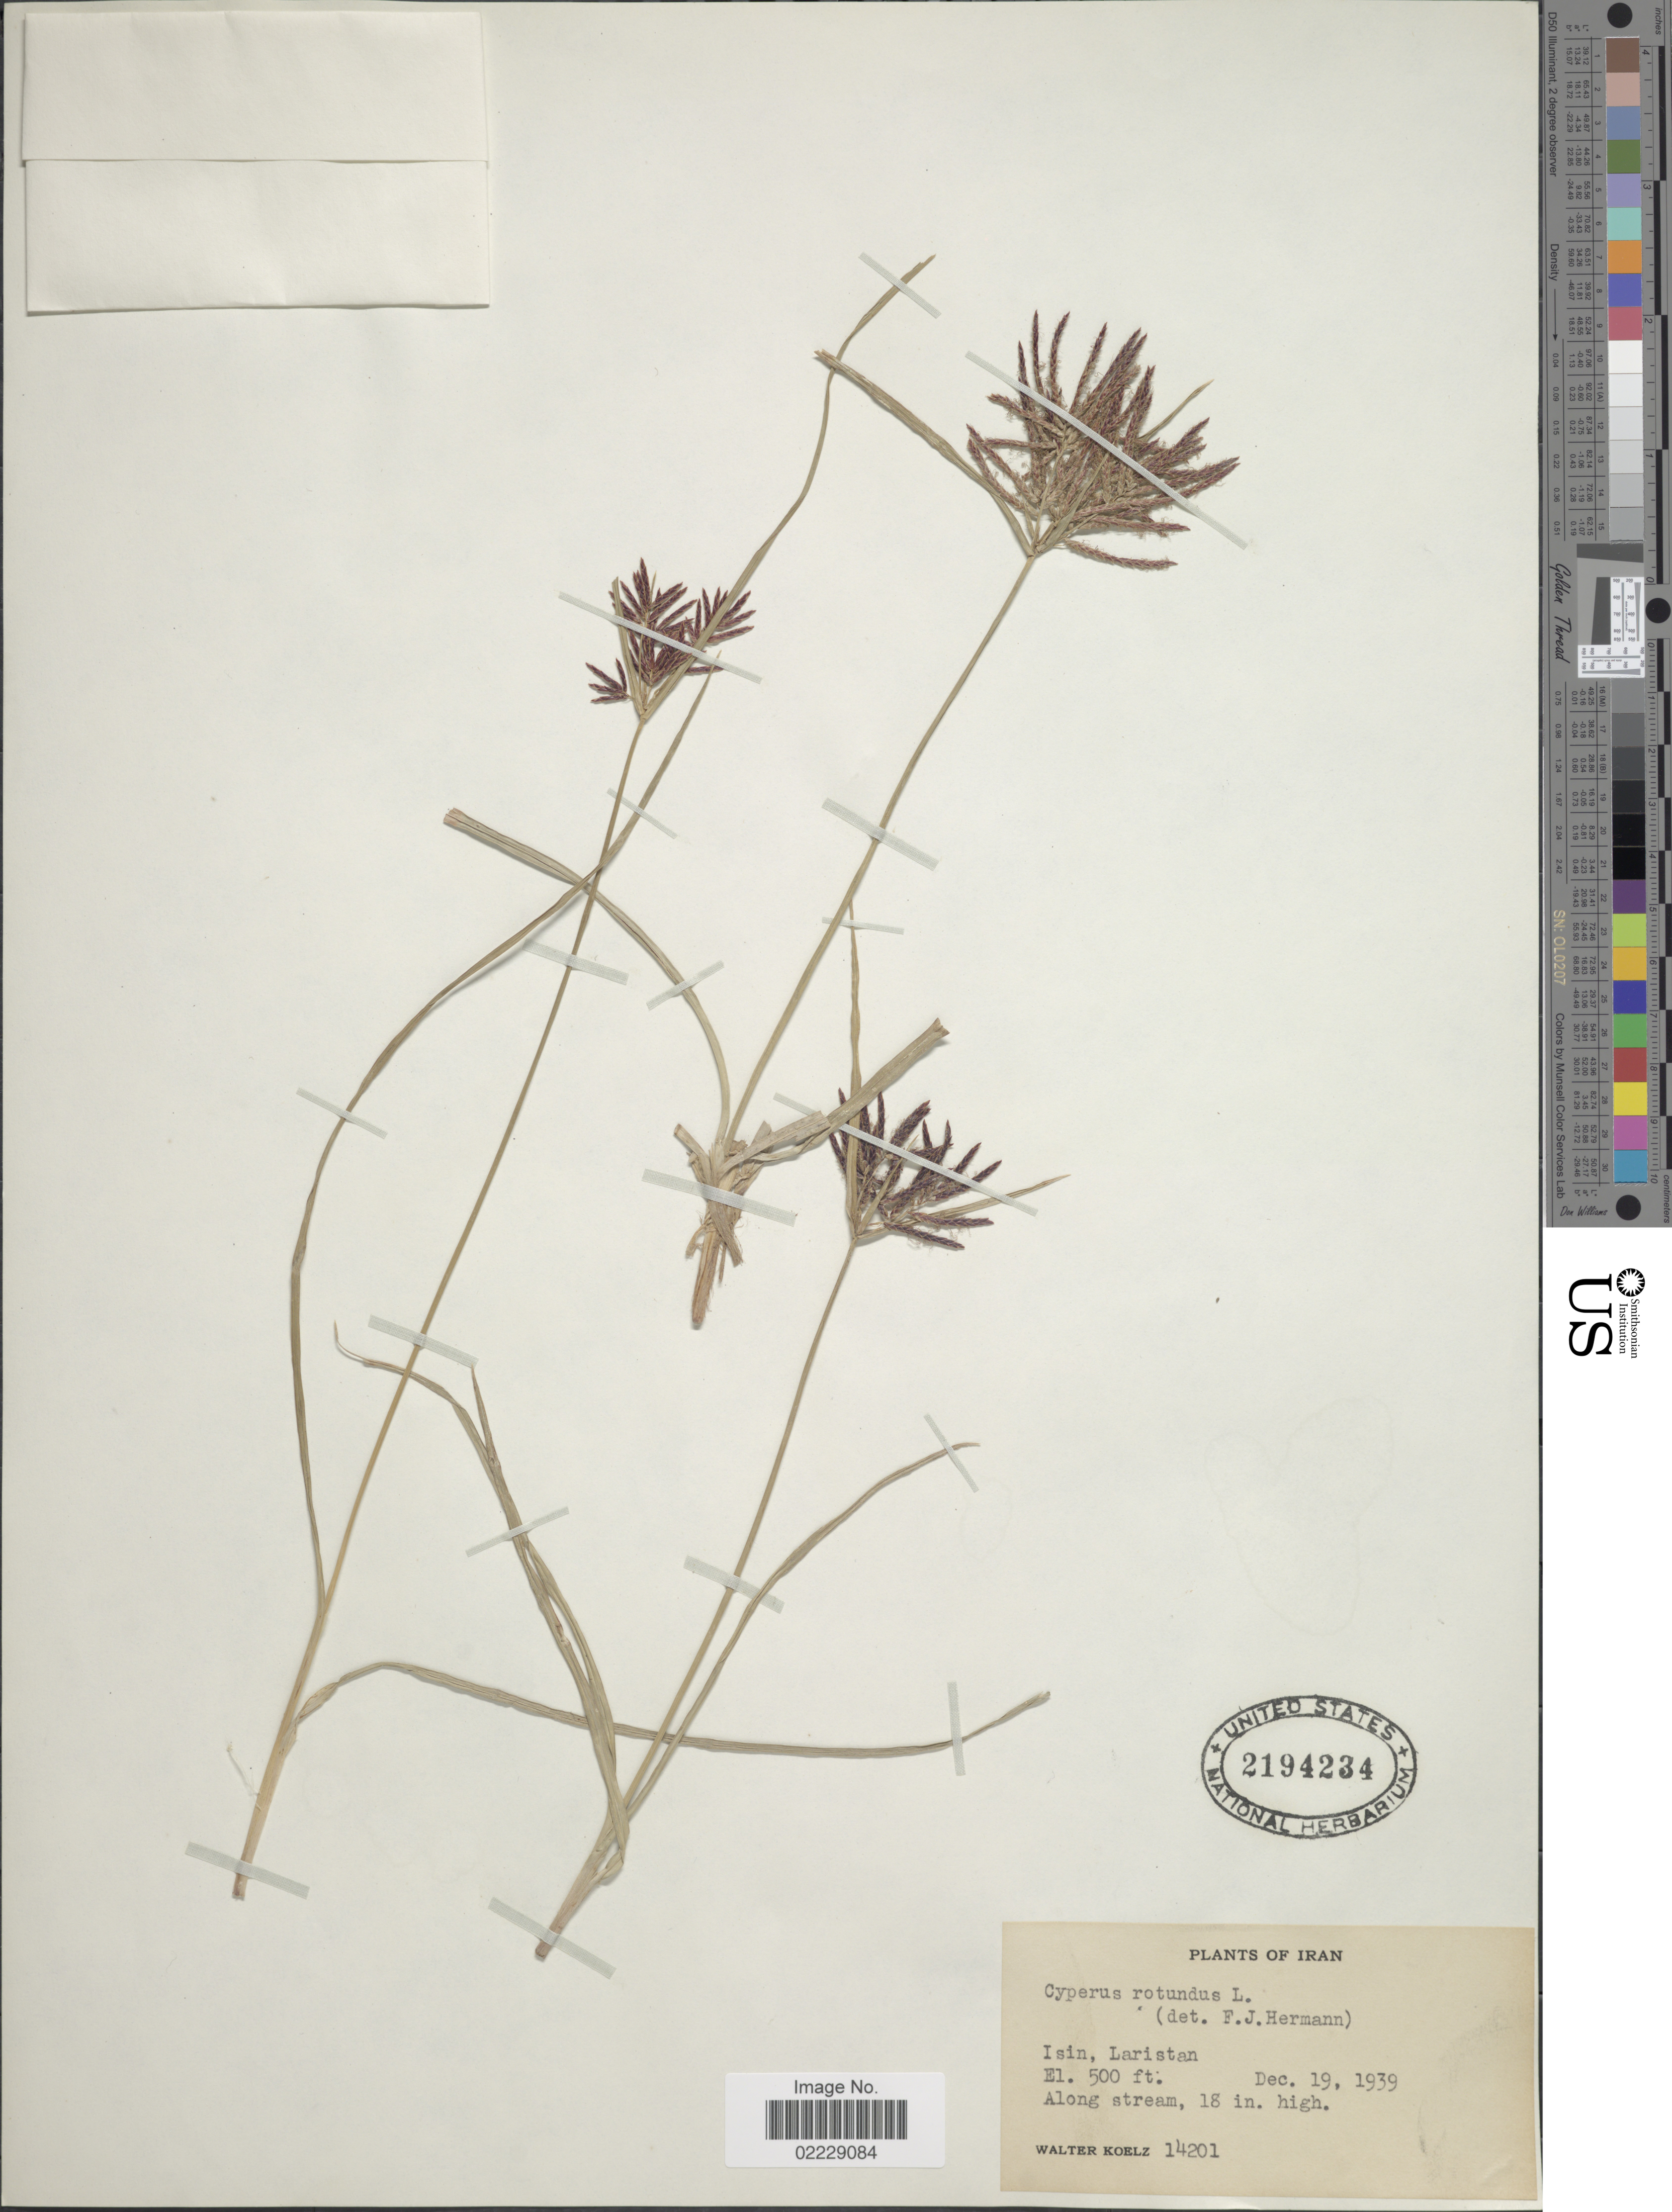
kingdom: Plantae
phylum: Tracheophyta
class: Liliopsida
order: Poales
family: Cyperaceae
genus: Cyperus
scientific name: Cyperus rotundus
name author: L.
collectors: W. N. Koelz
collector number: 14201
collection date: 1939-12-19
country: Iran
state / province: Hormozgan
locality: Laristan, Isin, along stream.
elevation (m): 152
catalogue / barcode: US 2194234